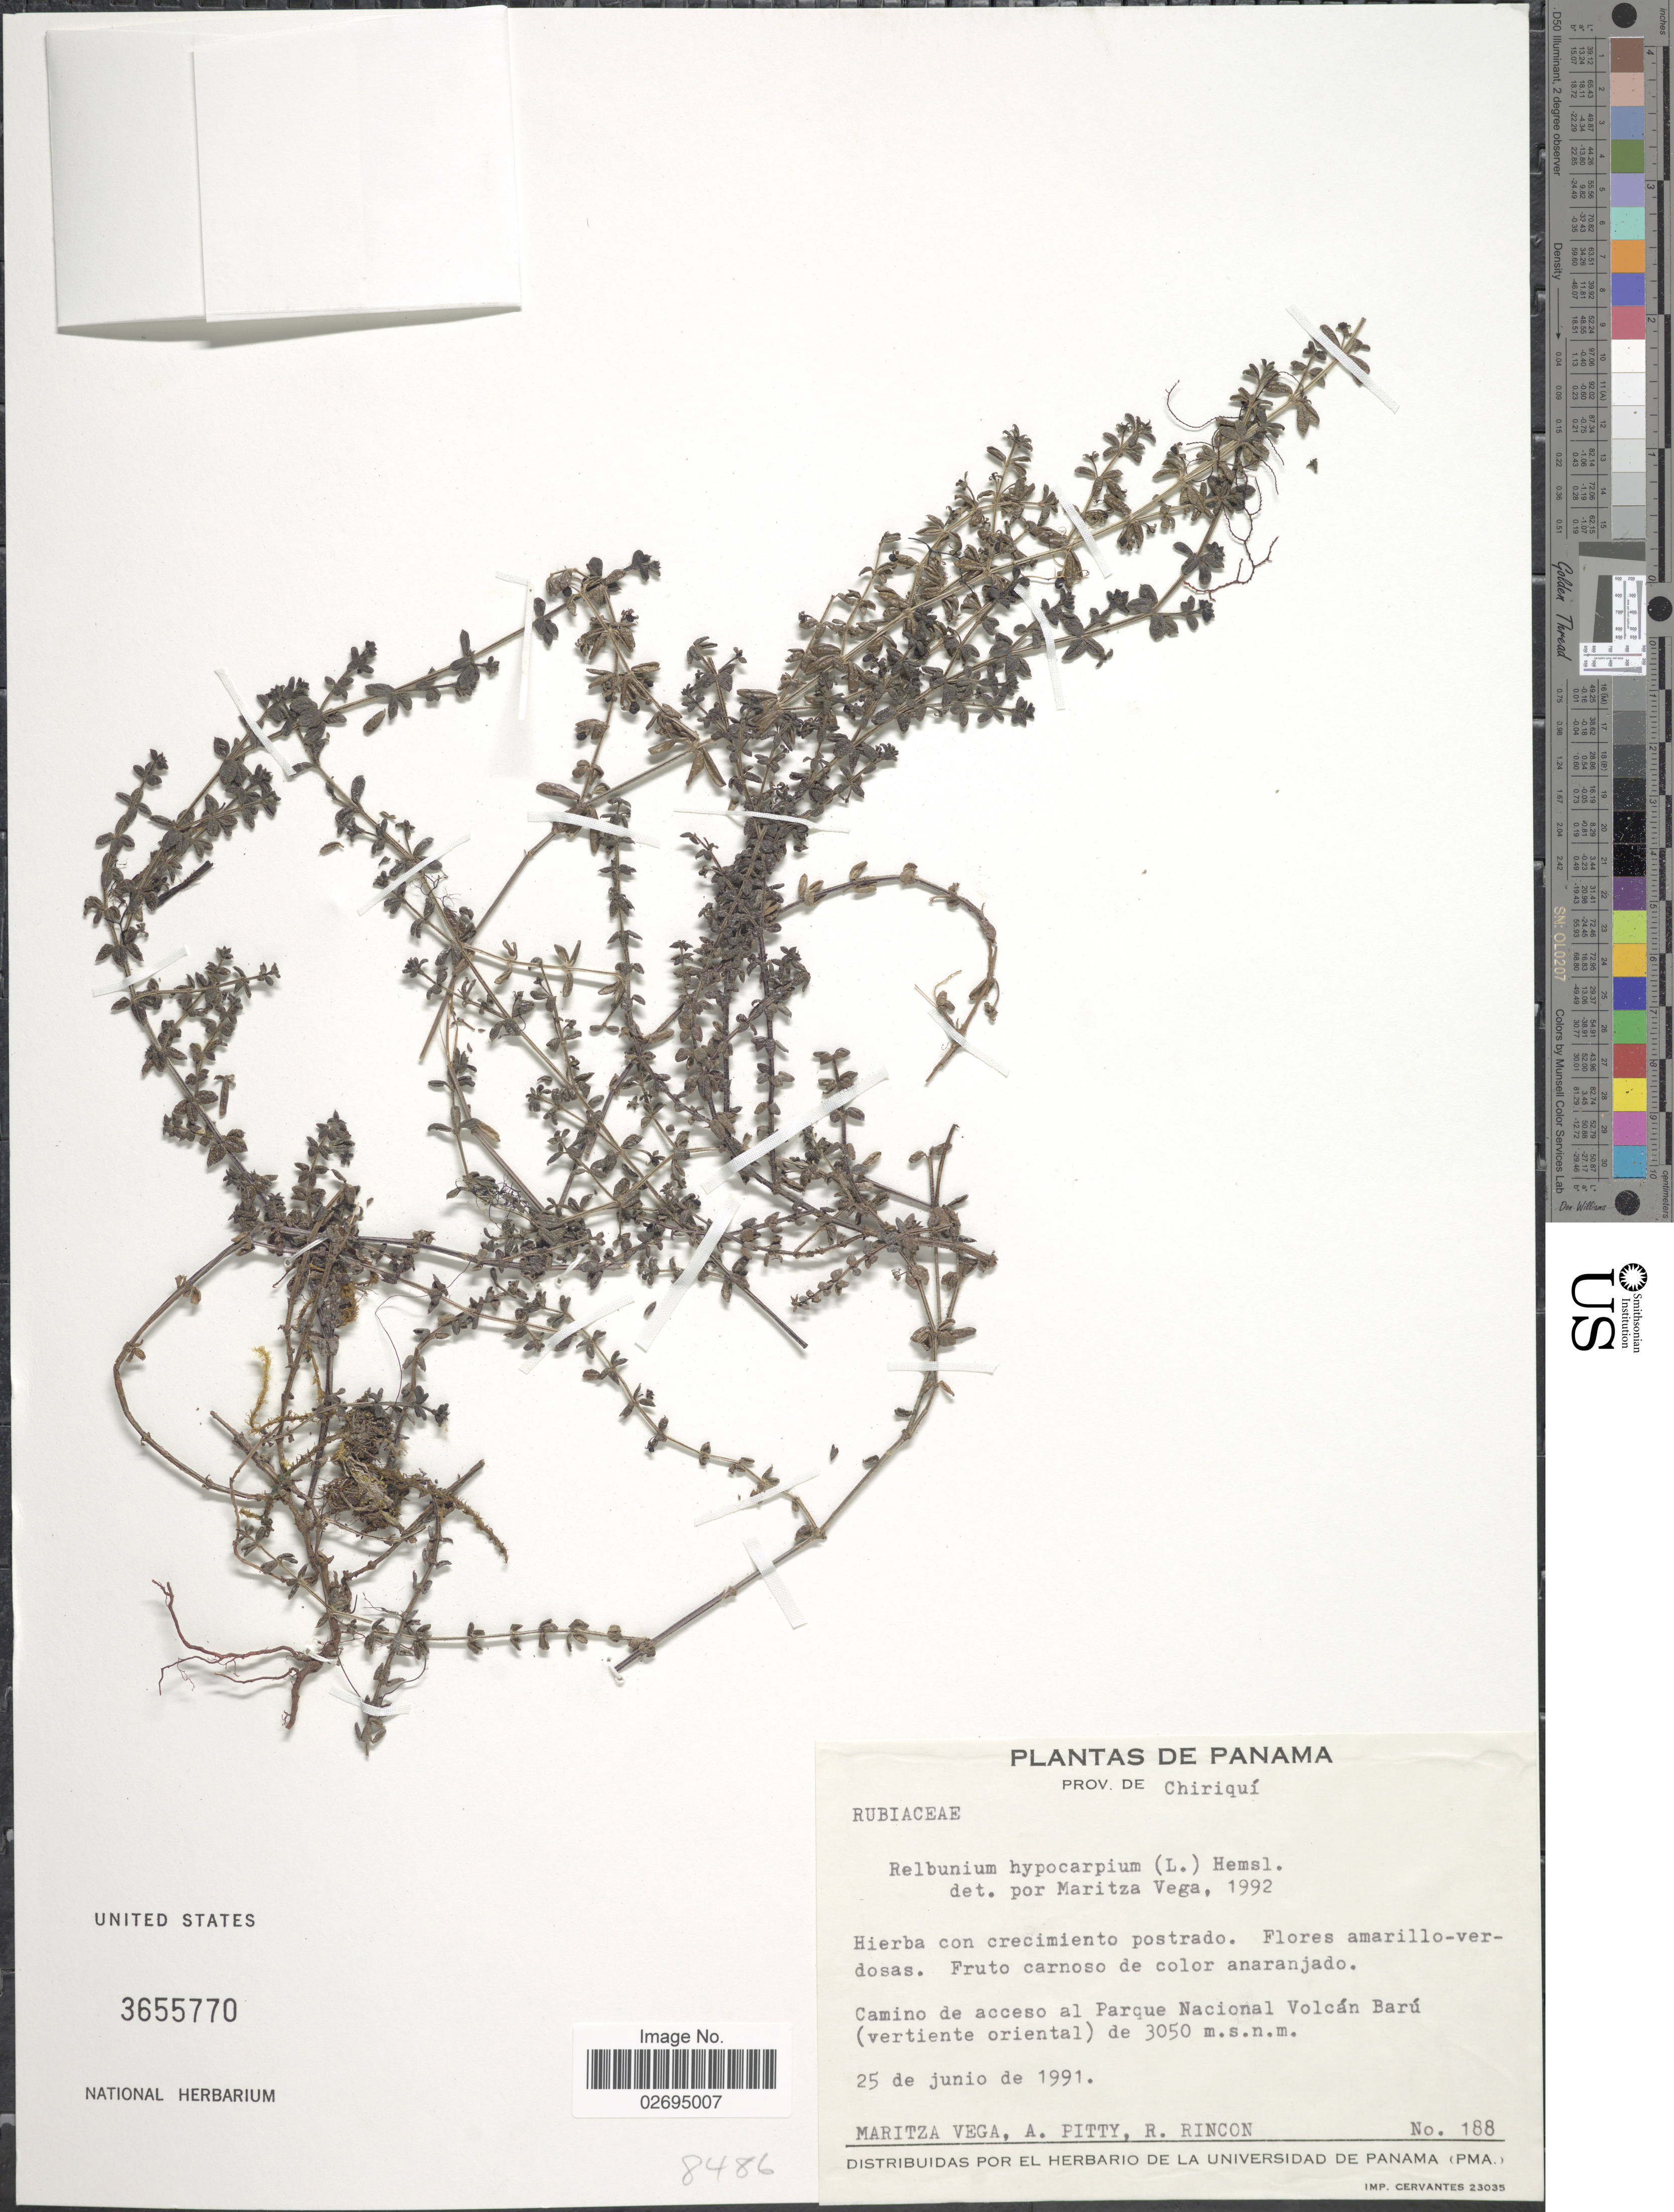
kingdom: Plantae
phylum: Tracheophyta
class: Magnoliopsida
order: Gentianales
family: Rubiaceae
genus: Galium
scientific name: Galium hypocarpium subsp. hypocarpium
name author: (L.) Endl. ex Griseb.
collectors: M. Vega, A. Pitty & R. Rincon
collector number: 188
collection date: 1991-06-25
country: Panama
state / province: Chiriqui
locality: Camino de acceso al Parque Nacional Volcán Barú (vertiente oriental)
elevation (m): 3050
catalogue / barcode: US 3655770